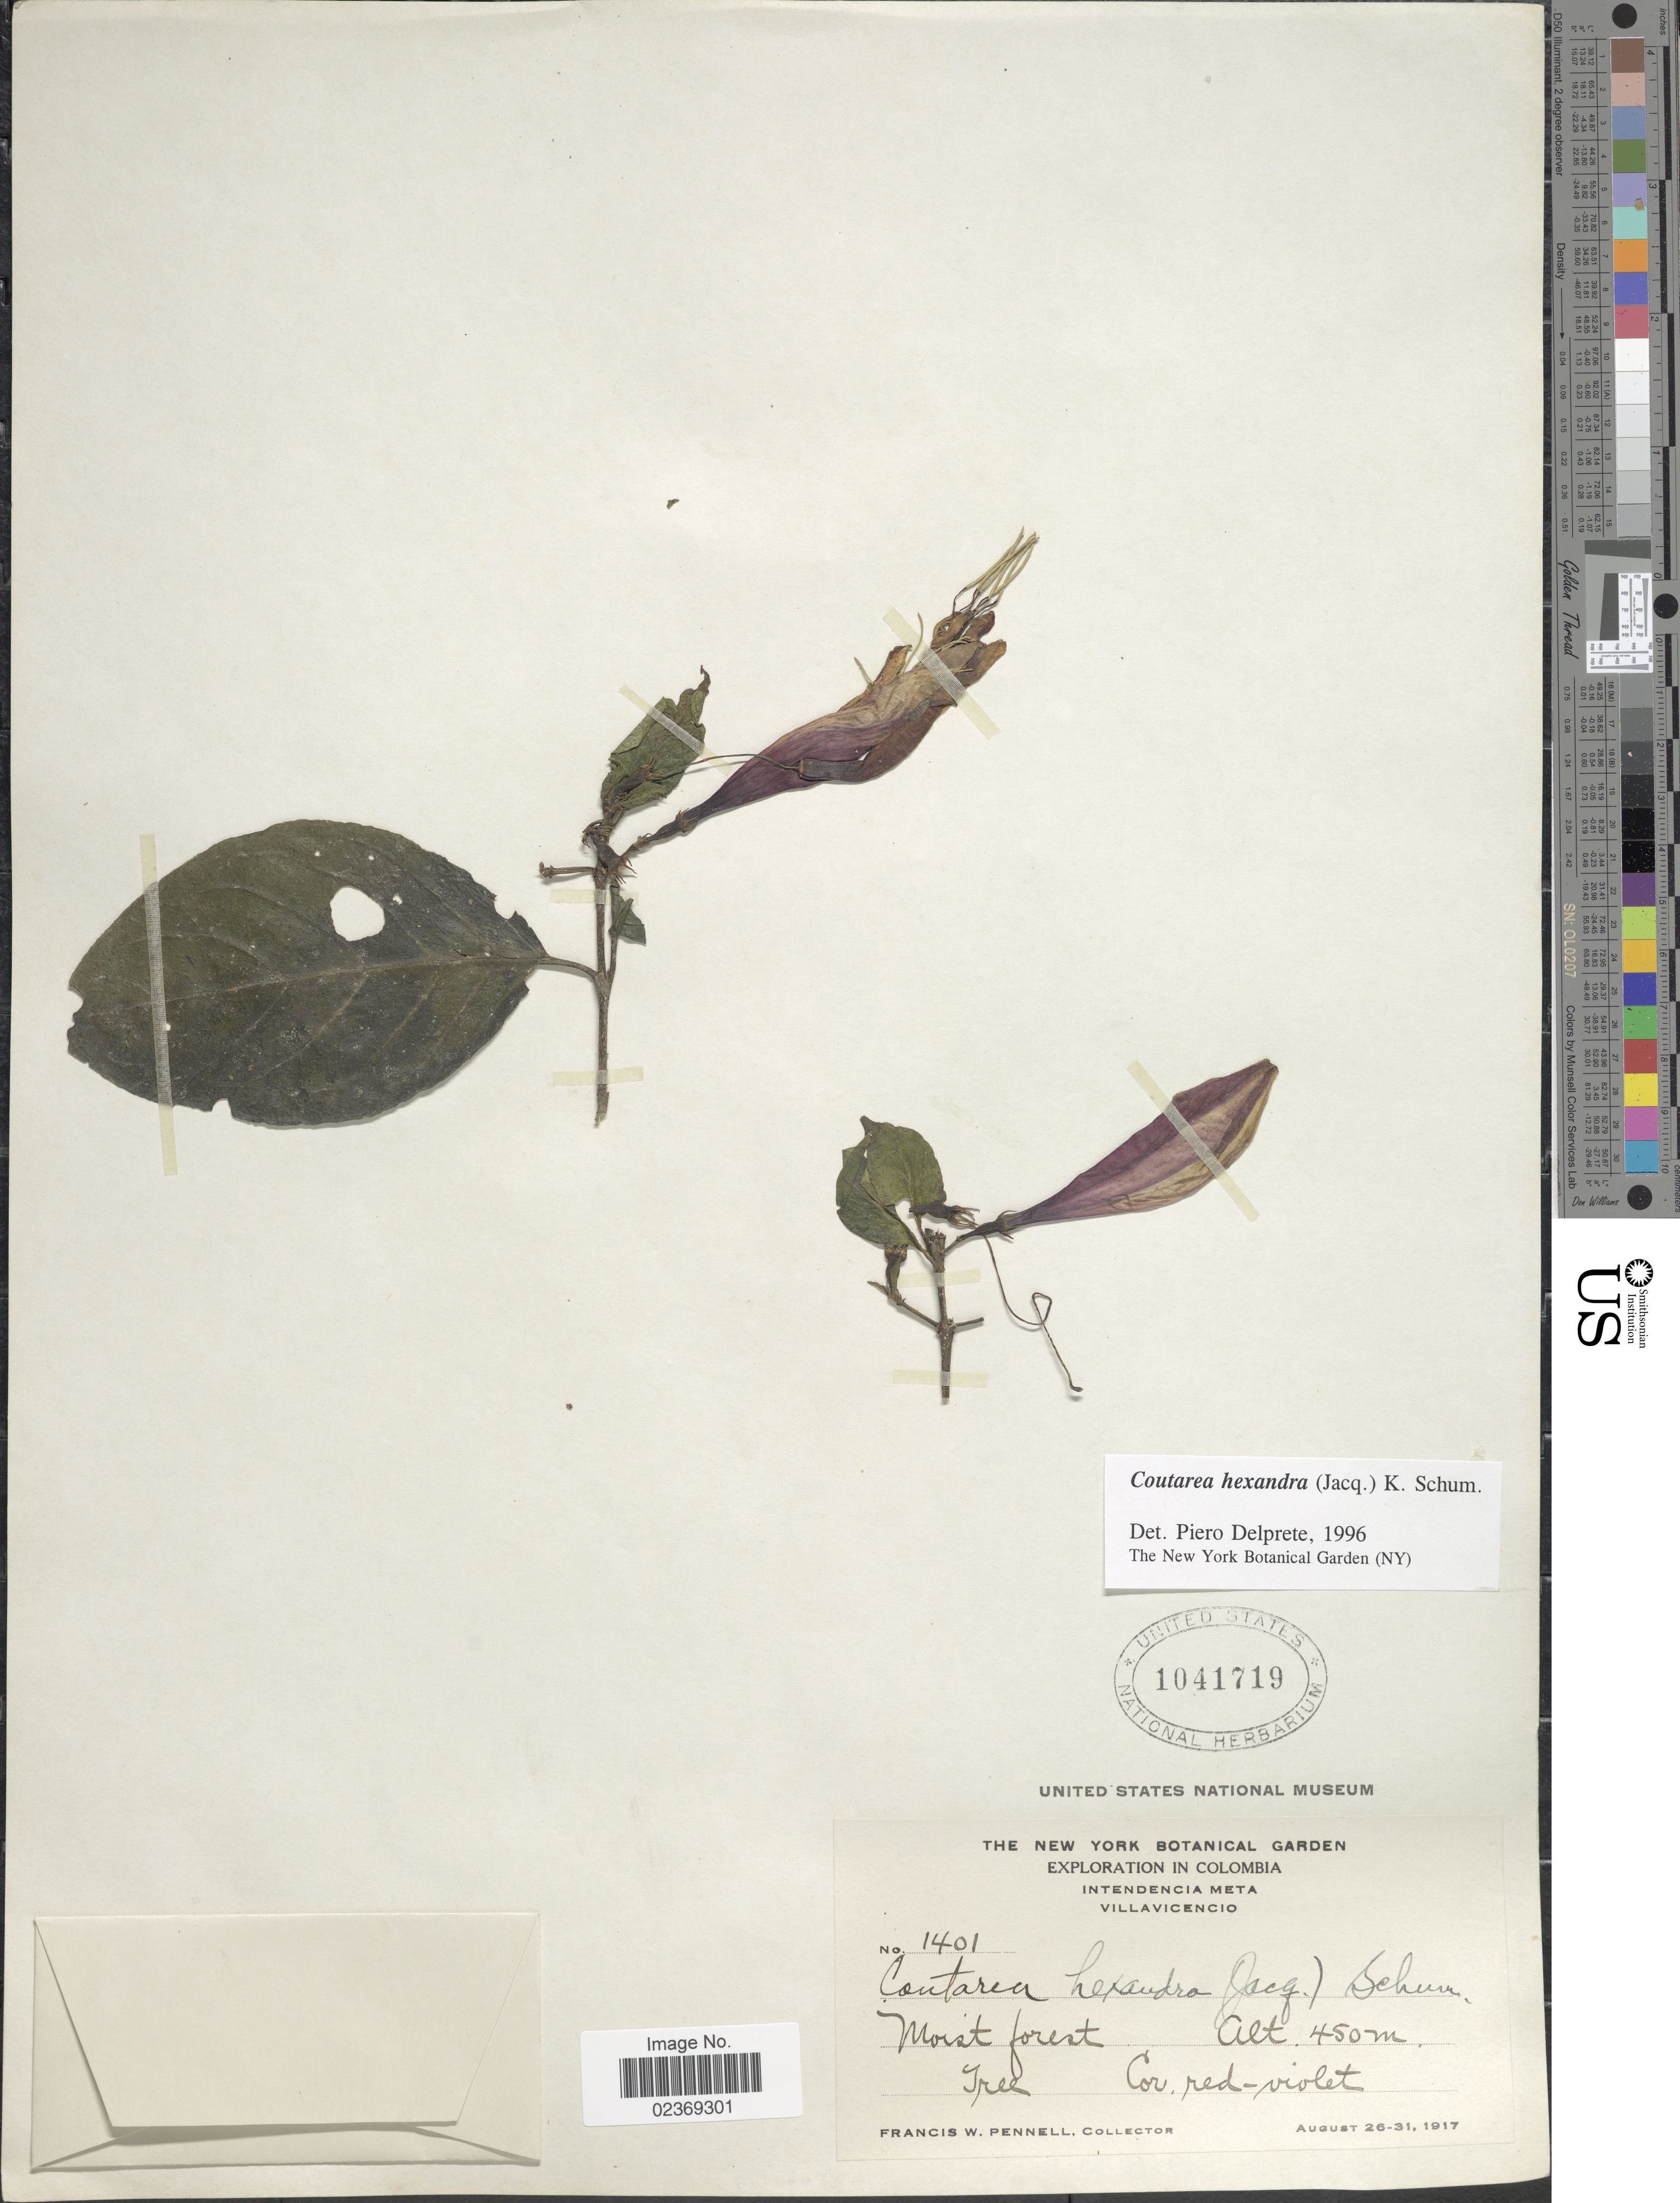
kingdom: Plantae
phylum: Tracheophyta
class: Magnoliopsida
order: Gentianales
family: Rubiaceae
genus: Coutarea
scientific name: Coutarea hexandra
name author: (Jacq.) K. Schum.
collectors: F. W. Pennell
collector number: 1401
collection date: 1917-08-26/1917-08-31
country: Colombia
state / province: Meta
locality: Intendencia Meta. Villavicencio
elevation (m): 450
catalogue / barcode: US 1041719